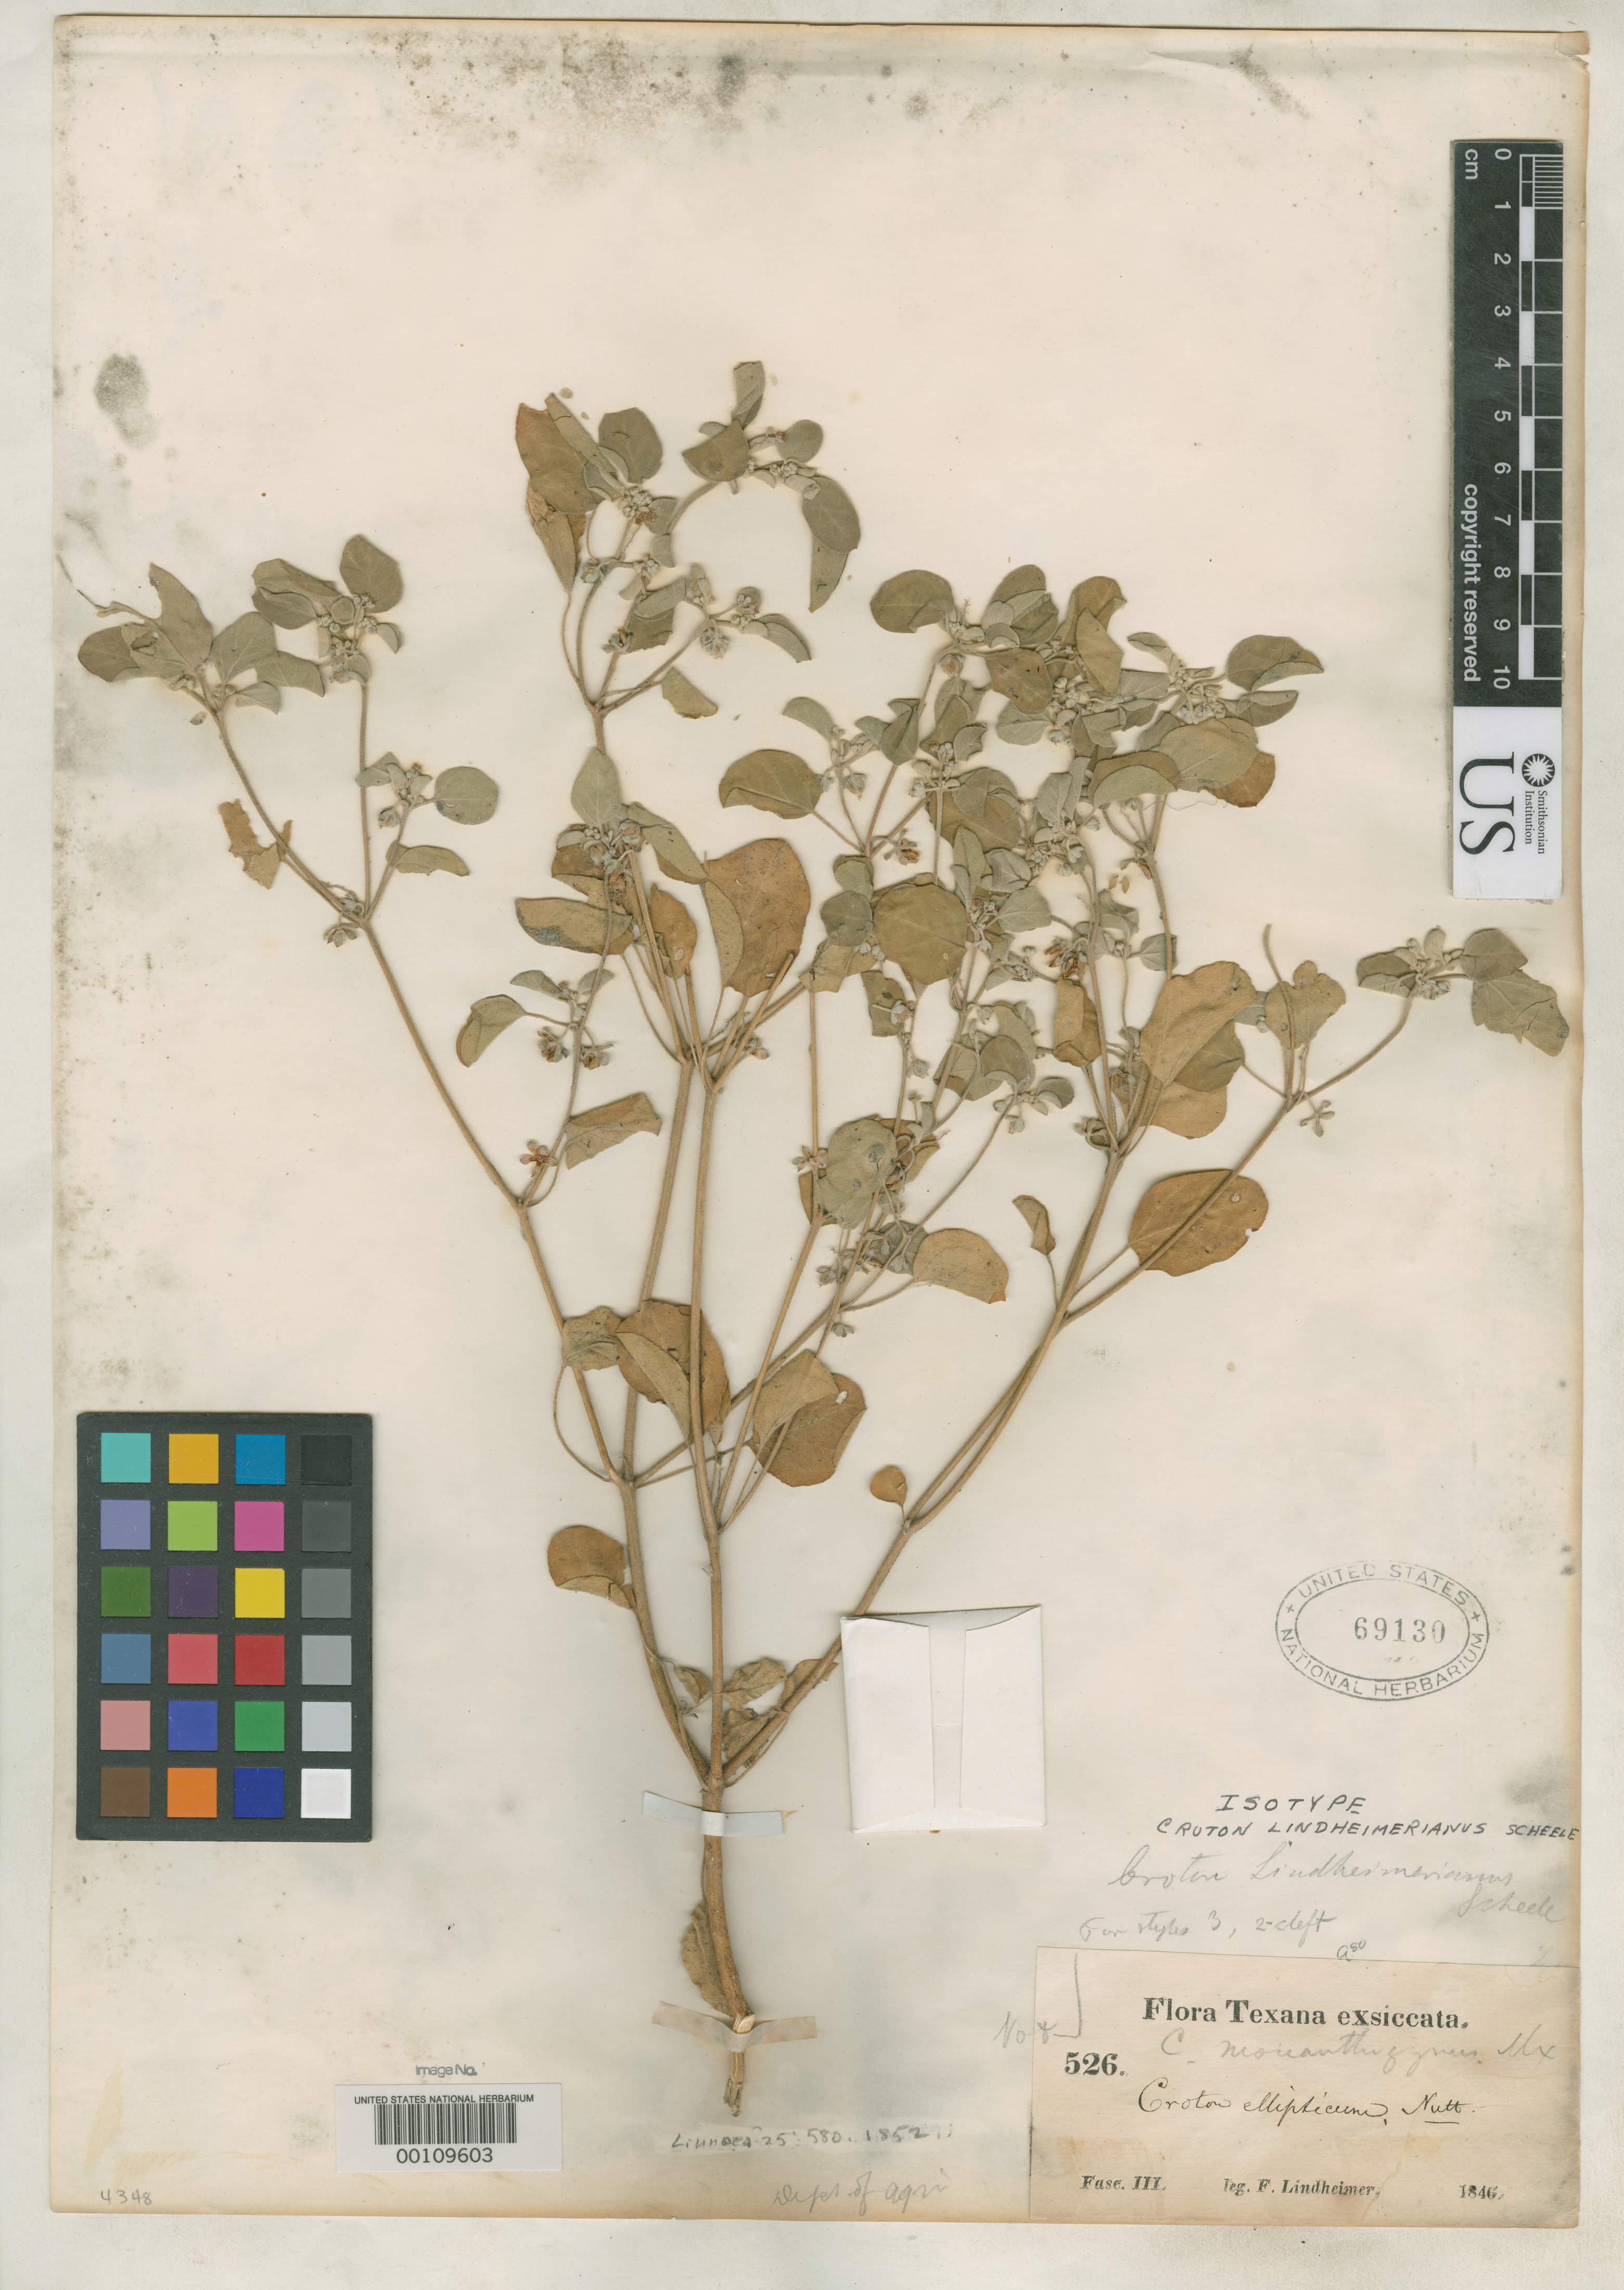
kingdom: Plantae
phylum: Tracheophyta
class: Magnoliopsida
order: Malpighiales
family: Euphorbiaceae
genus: Croton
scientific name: Croton lindheimerianus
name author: Scheele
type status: Isotype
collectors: F. J. Lindheimer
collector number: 526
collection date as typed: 1846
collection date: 1846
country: United States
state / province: Texas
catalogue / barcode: US 69130